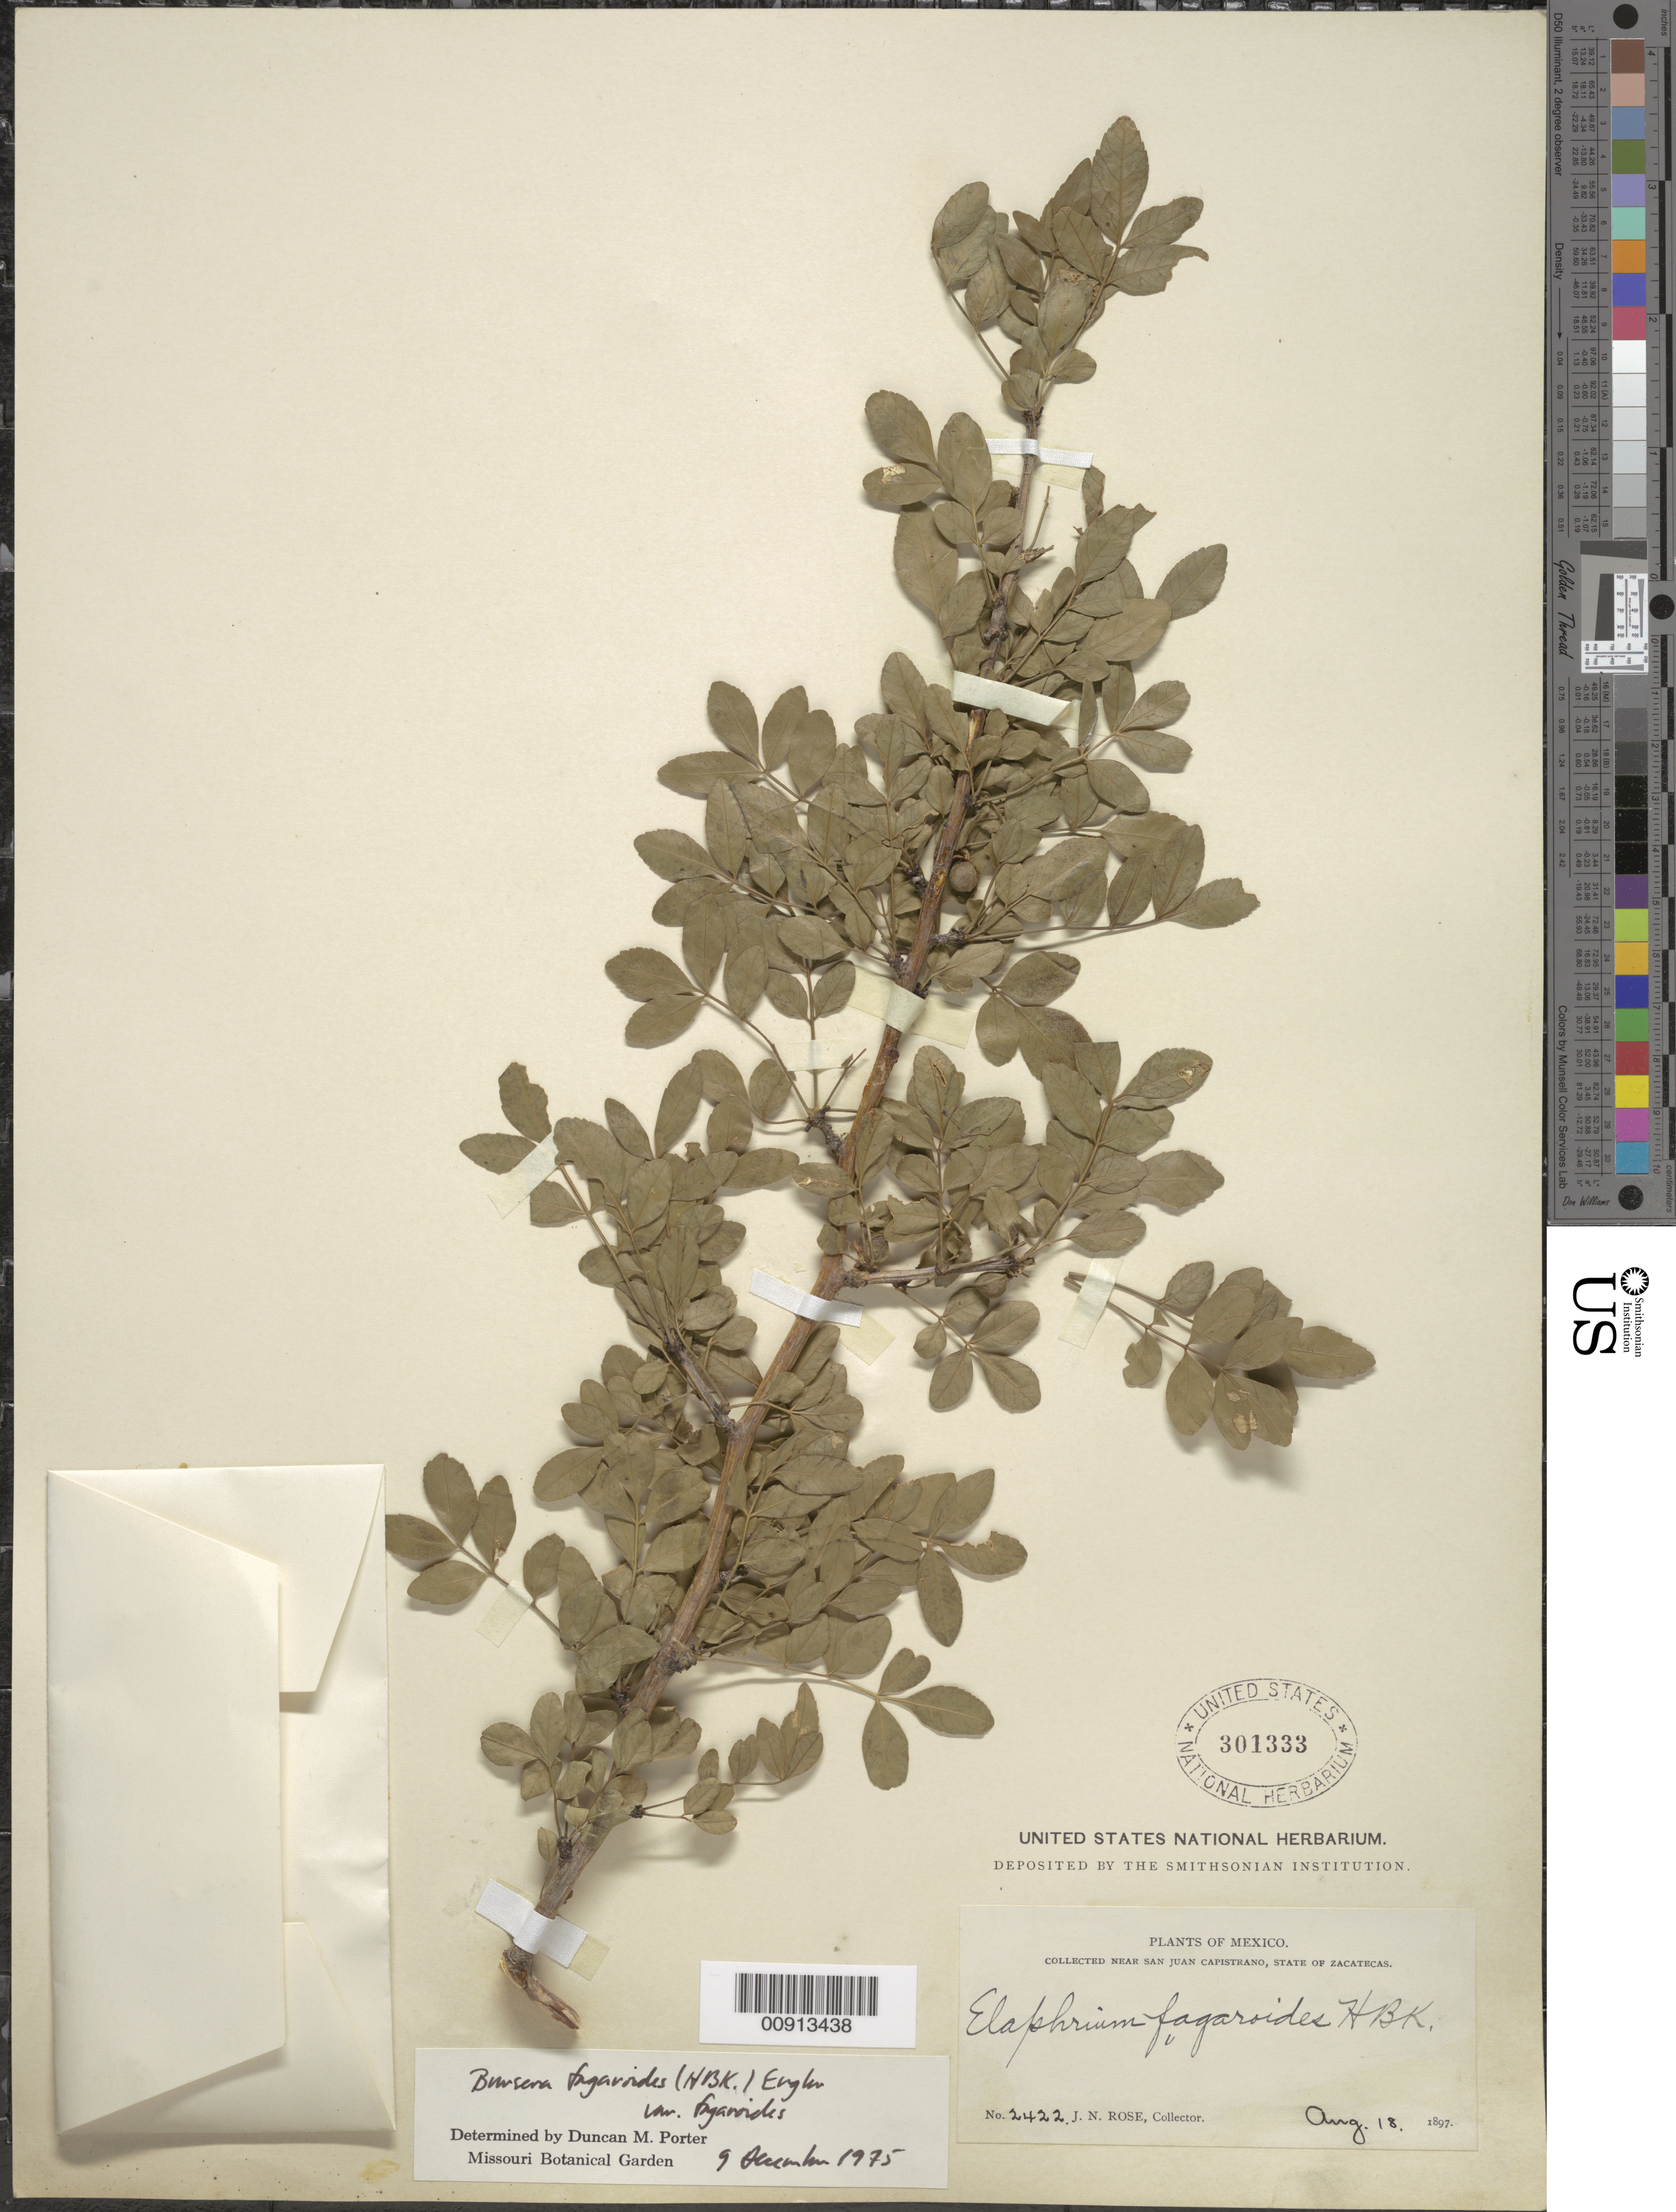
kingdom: Plantae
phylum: Tracheophyta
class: Magnoliopsida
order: Sapindales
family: Burseraceae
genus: Bursera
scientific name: Bursera fagaroides var. fagaroides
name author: (Kunth) Engl.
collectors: J. N. Rose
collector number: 2422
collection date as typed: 18 Aug 1897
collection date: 1897-08-18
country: Mexico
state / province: Zacatecas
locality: Near San Juan Capistrano, State of Zacatecas.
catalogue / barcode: US 301333